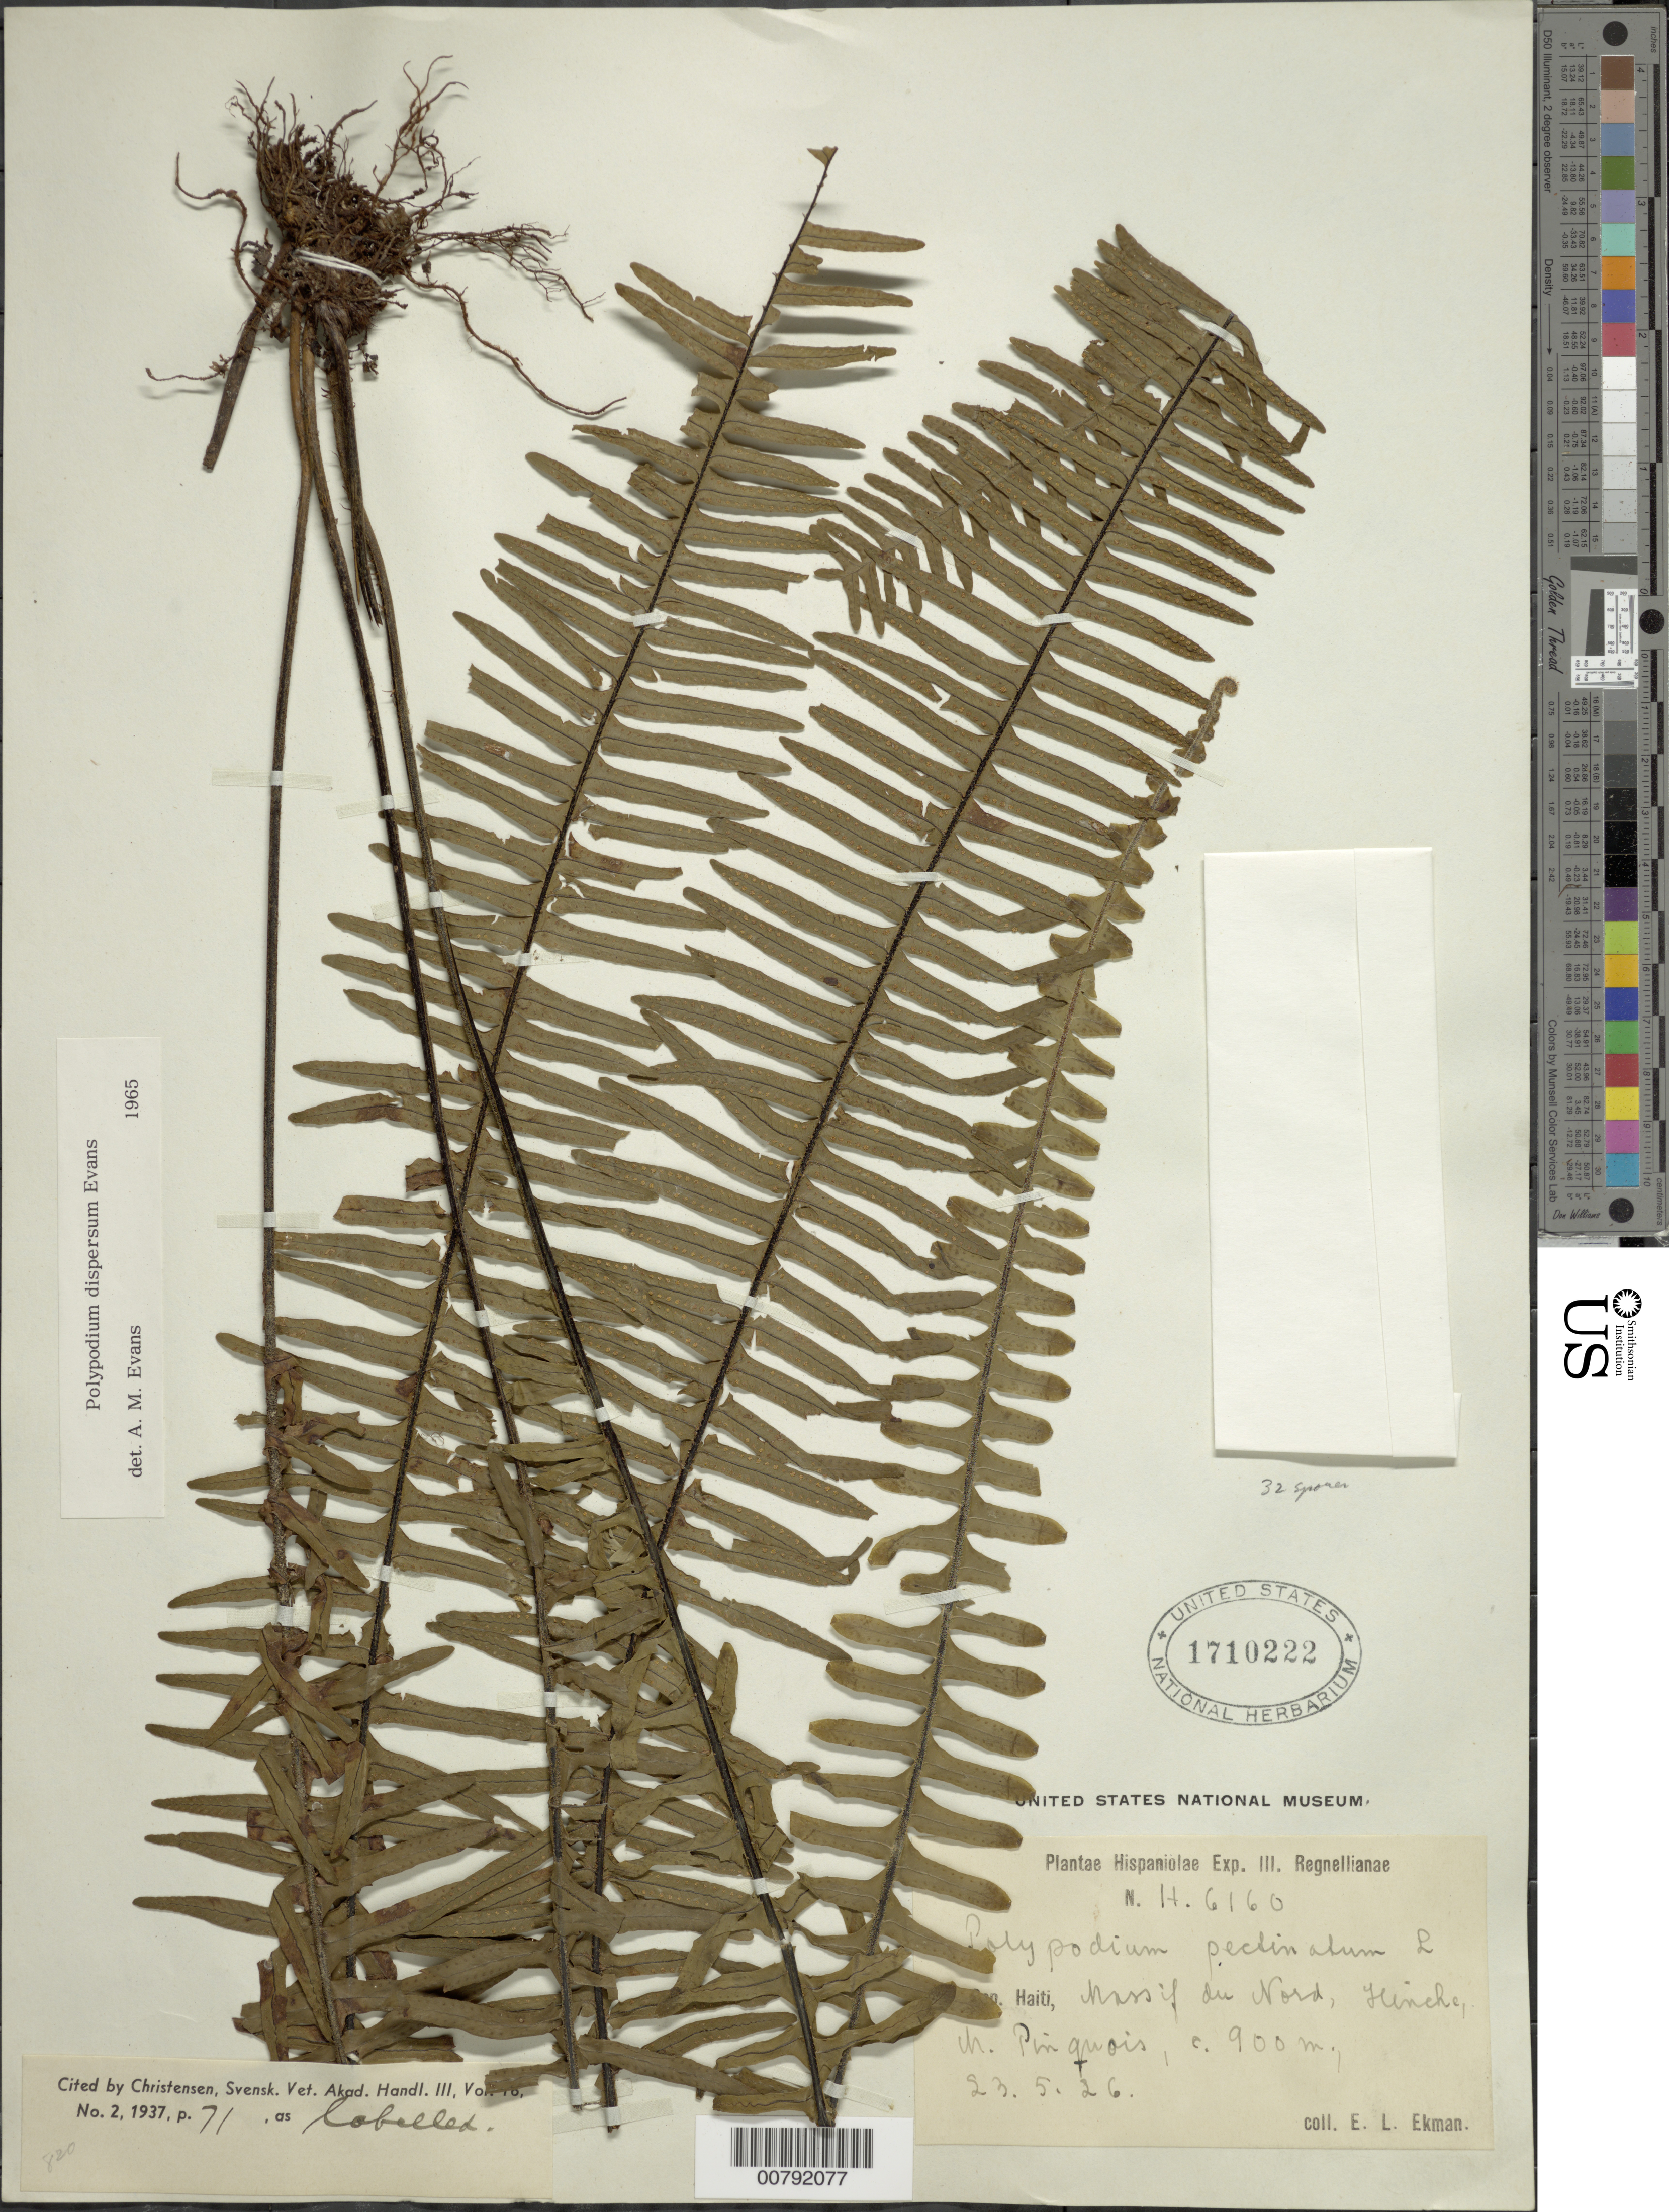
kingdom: Plantae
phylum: Tracheophyta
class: Polypodiopsida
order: Polypodiales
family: Polypodiaceae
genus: Pecluma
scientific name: Pecluma dispersa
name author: (A.M. Evans) M.G. Price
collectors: E. L. Ekman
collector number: H 6160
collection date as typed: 23 May 1926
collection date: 1926-05-23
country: Haiti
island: Hispaniola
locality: Massif du Nord, Hinche, M. Pinquois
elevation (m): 900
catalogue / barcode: US 1710222